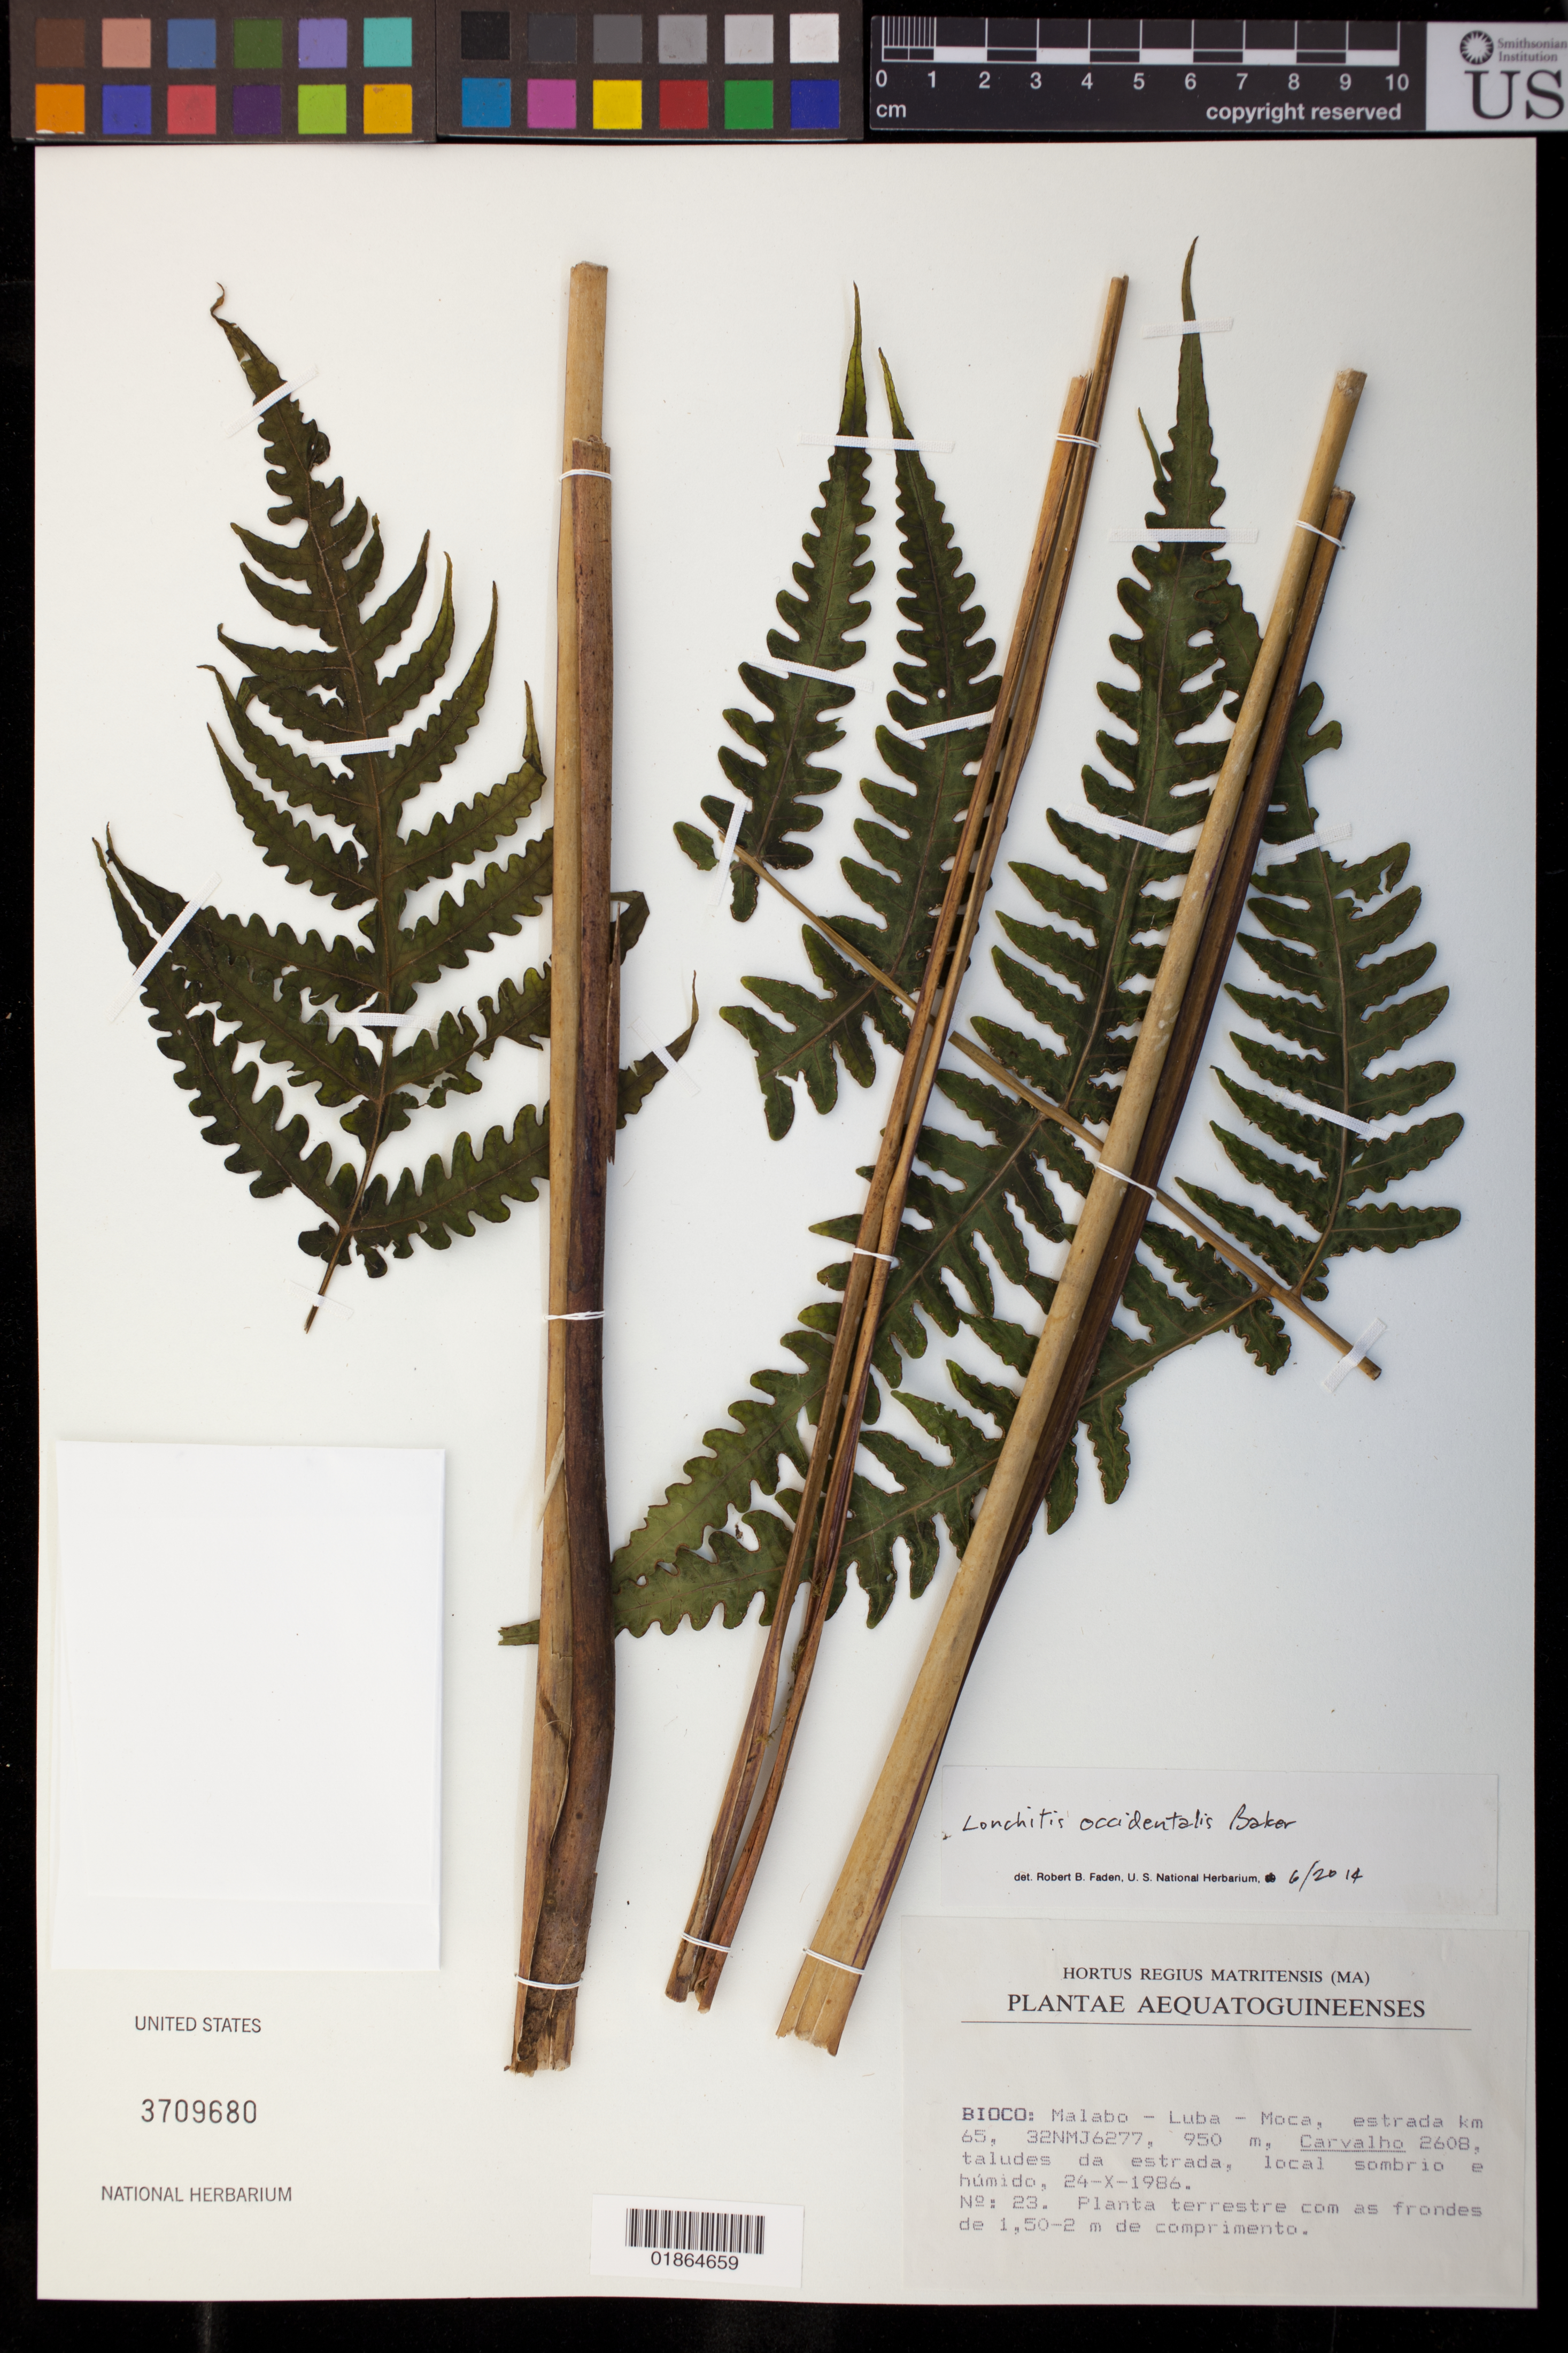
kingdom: Plantae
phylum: Tracheophyta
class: Polypodiopsida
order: Polypodiales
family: Lonchitidaceae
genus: Lonchitis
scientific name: Lonchitis occidentalis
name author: Baker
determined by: Faden, Robert B., (US), Smithsonian Institution - National Museum of Natural History (UNITED STATES)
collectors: Carvalho, --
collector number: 2608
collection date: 1986-10-24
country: Equatorial Guinea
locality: Bioco, Malabo-Luba-Moca, estrada km 65, 32NMJ6277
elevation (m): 950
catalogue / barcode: US 3709680